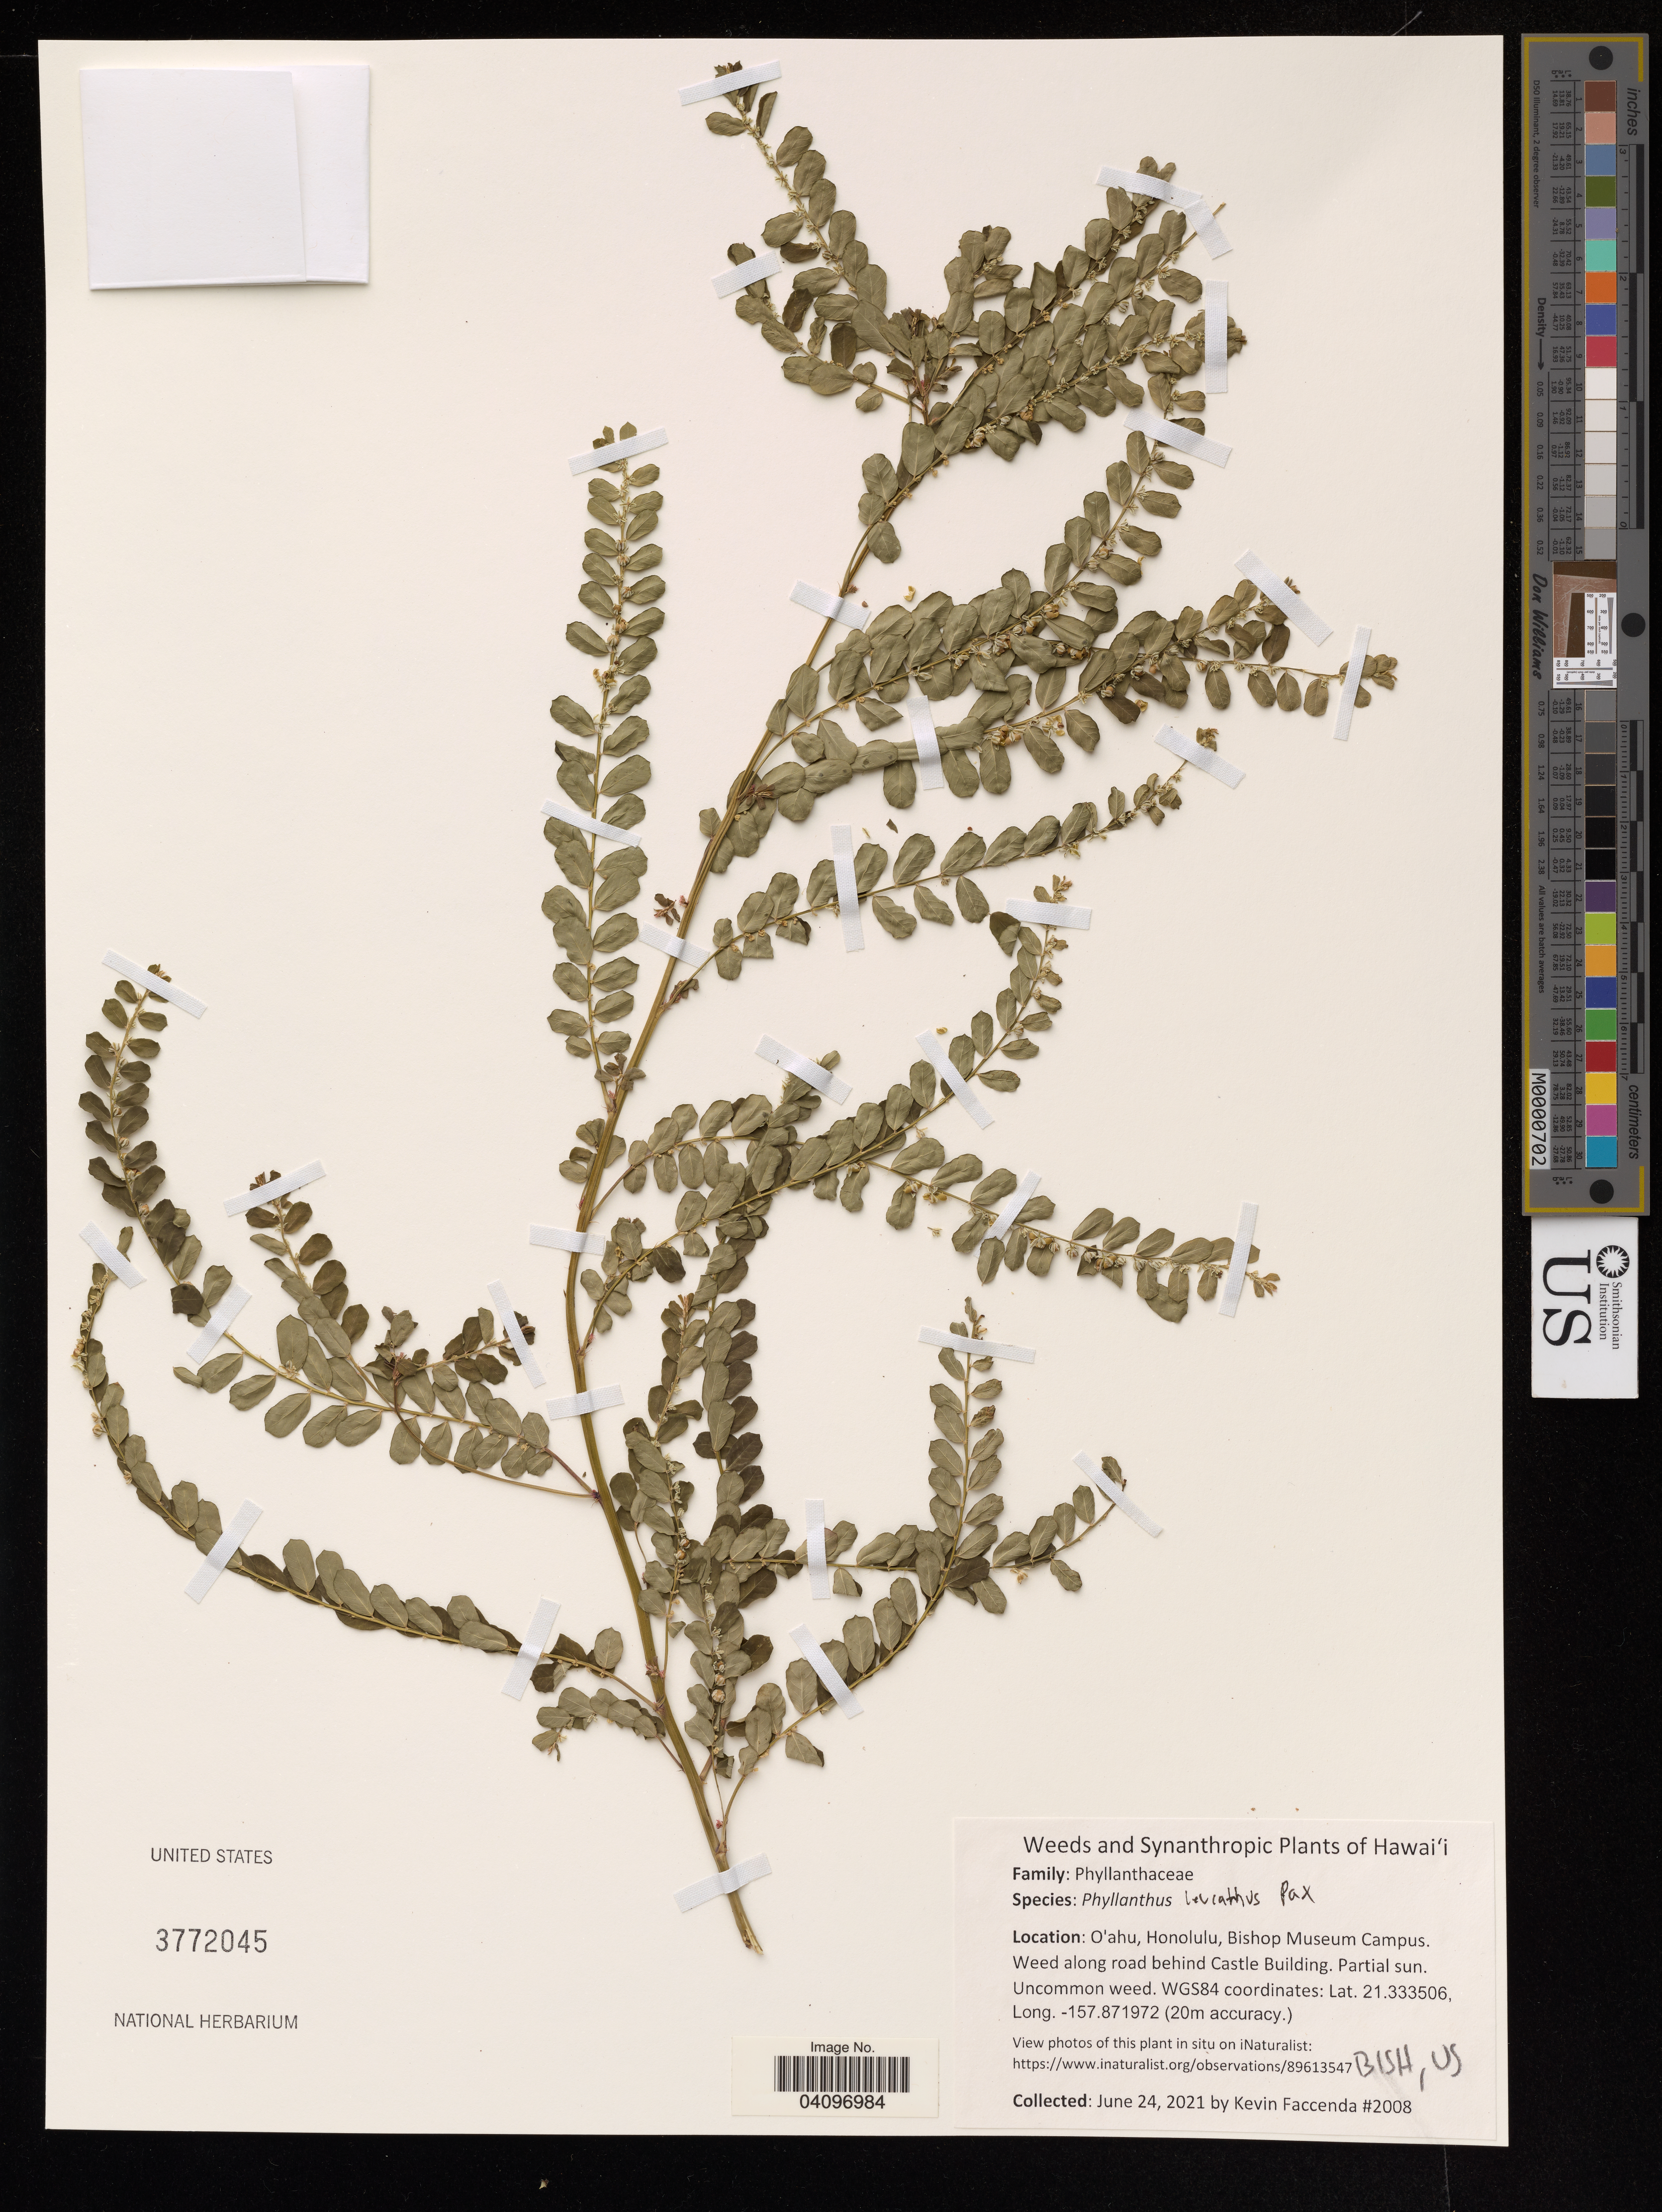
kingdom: Plantae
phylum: Tracheophyta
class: Magnoliopsida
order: Malpighiales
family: Phyllanthaceae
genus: Phyllanthus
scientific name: Phyllanthus leucanthus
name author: Pax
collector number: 2008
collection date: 2021-06-24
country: United States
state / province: Hawaii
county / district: Honolulu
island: Oahu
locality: Bishop Museum Campus, weed along road behind Castle Building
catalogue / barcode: US 3772045